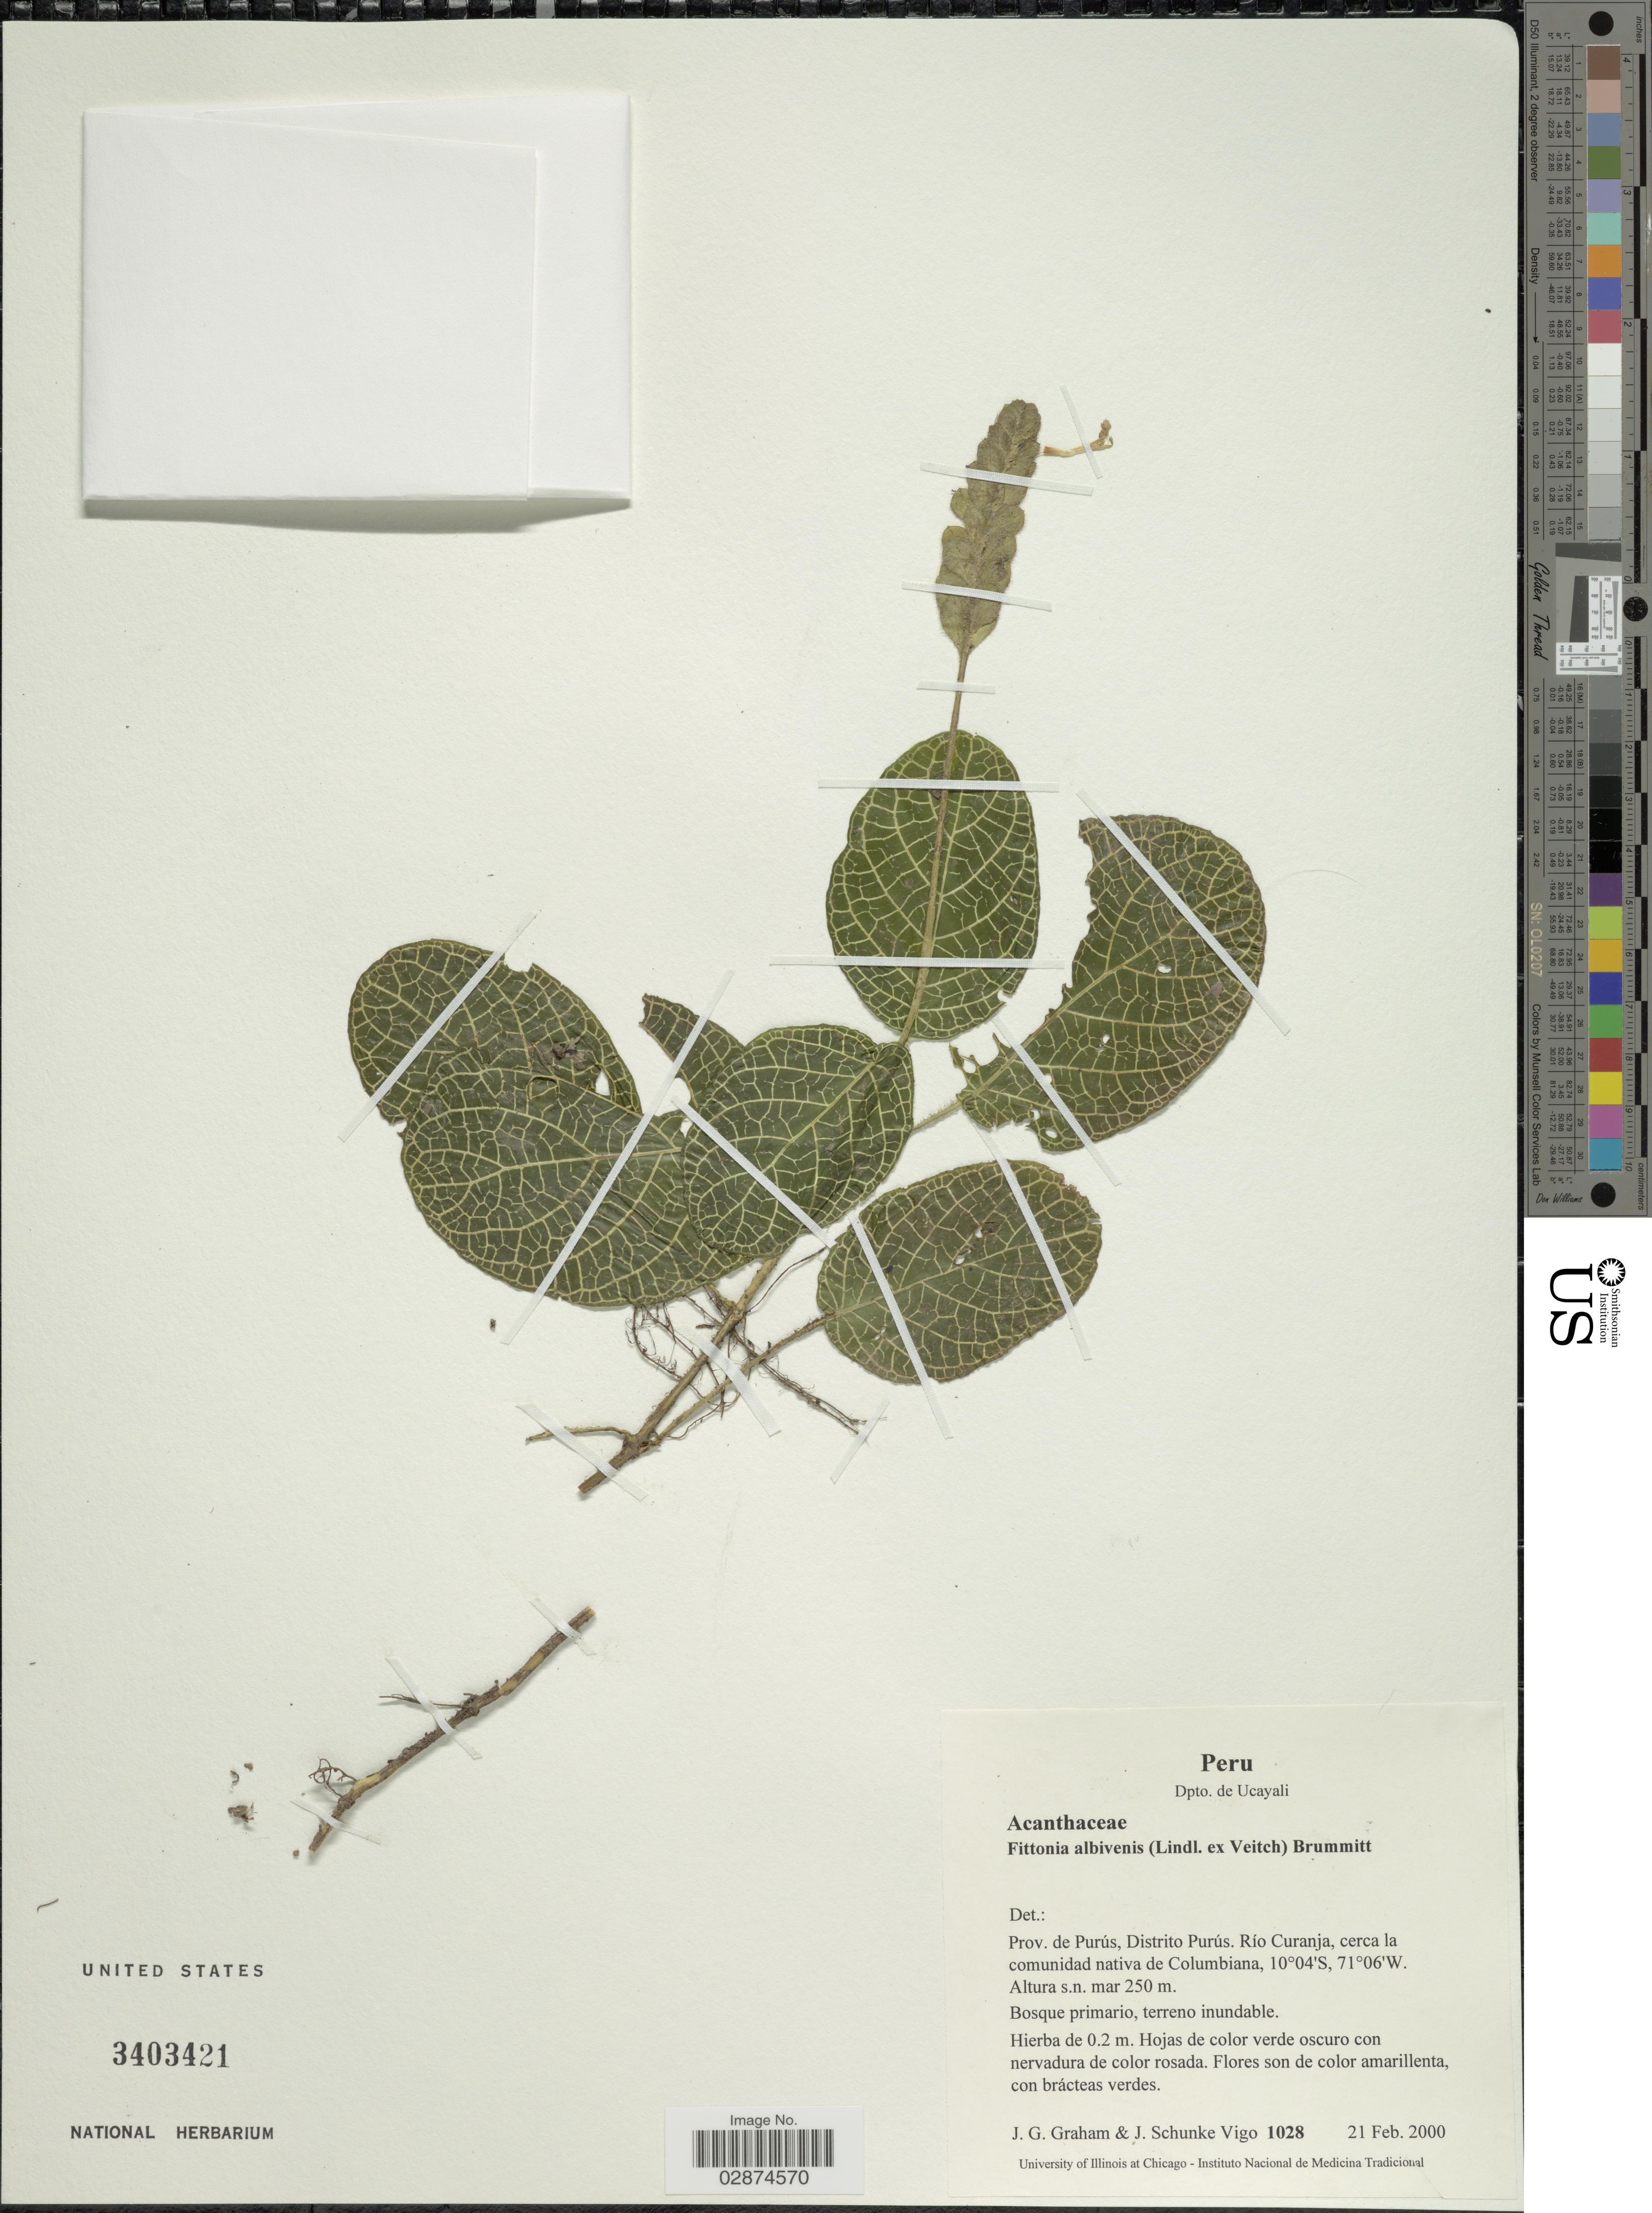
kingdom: Plantae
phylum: Tracheophyta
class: Magnoliopsida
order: Lamiales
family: Acanthaceae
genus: Fittonia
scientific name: Fittonia albivenis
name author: (Lindl. ex Veitch) Brummitt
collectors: J. Graham & J. Schunke Vigo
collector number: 1028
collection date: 2000-02-21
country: Peru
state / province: Ucayali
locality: Dpto. de Ucayali. Prov. de Purús, Distrito Purús, Río Curanja, cerca la comunidad nativa de Columbiana.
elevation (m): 250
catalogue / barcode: US 3403421